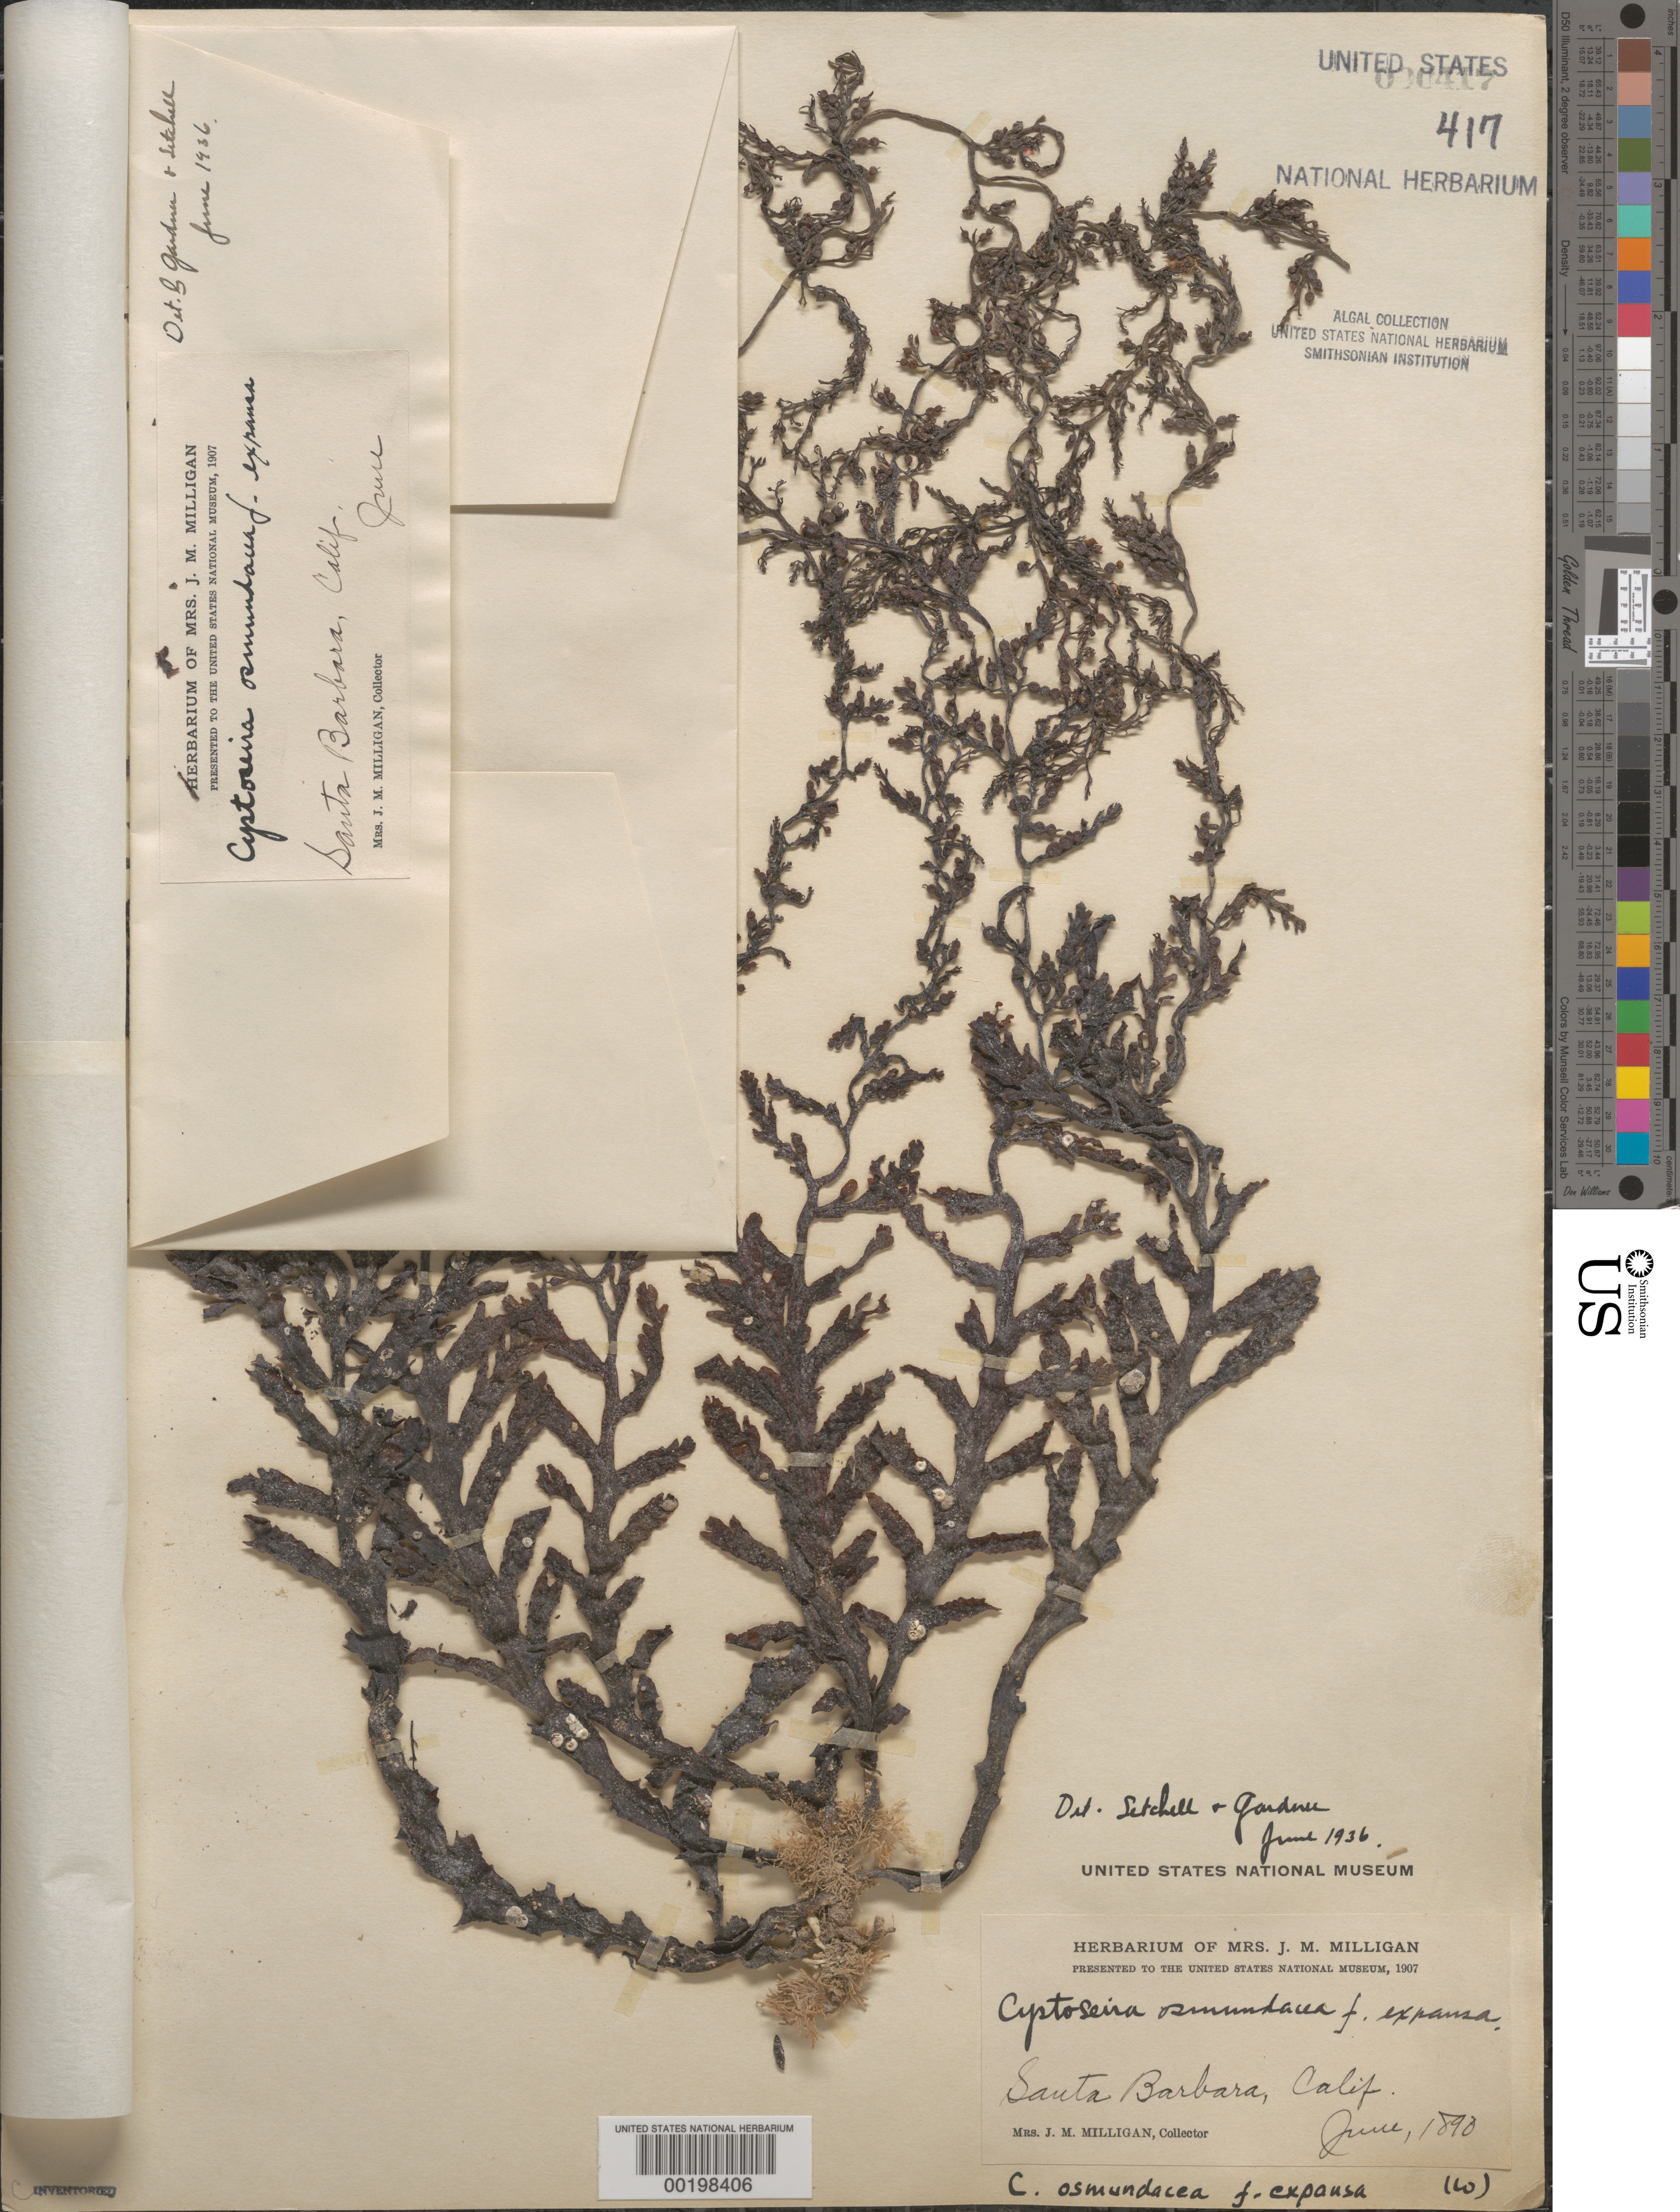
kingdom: Chromista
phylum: Ochrophyta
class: Phaeophyceae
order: Fucales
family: Sargassaceae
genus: Cystoseira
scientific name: Cystoseira osmundacea f. expansa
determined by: Gardner, N. L.; Setchell, W. A.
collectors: Milligan, --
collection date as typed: Jun 1890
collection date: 1890-06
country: United States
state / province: California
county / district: Santa Barbara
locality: Santa Barbara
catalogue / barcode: US 417